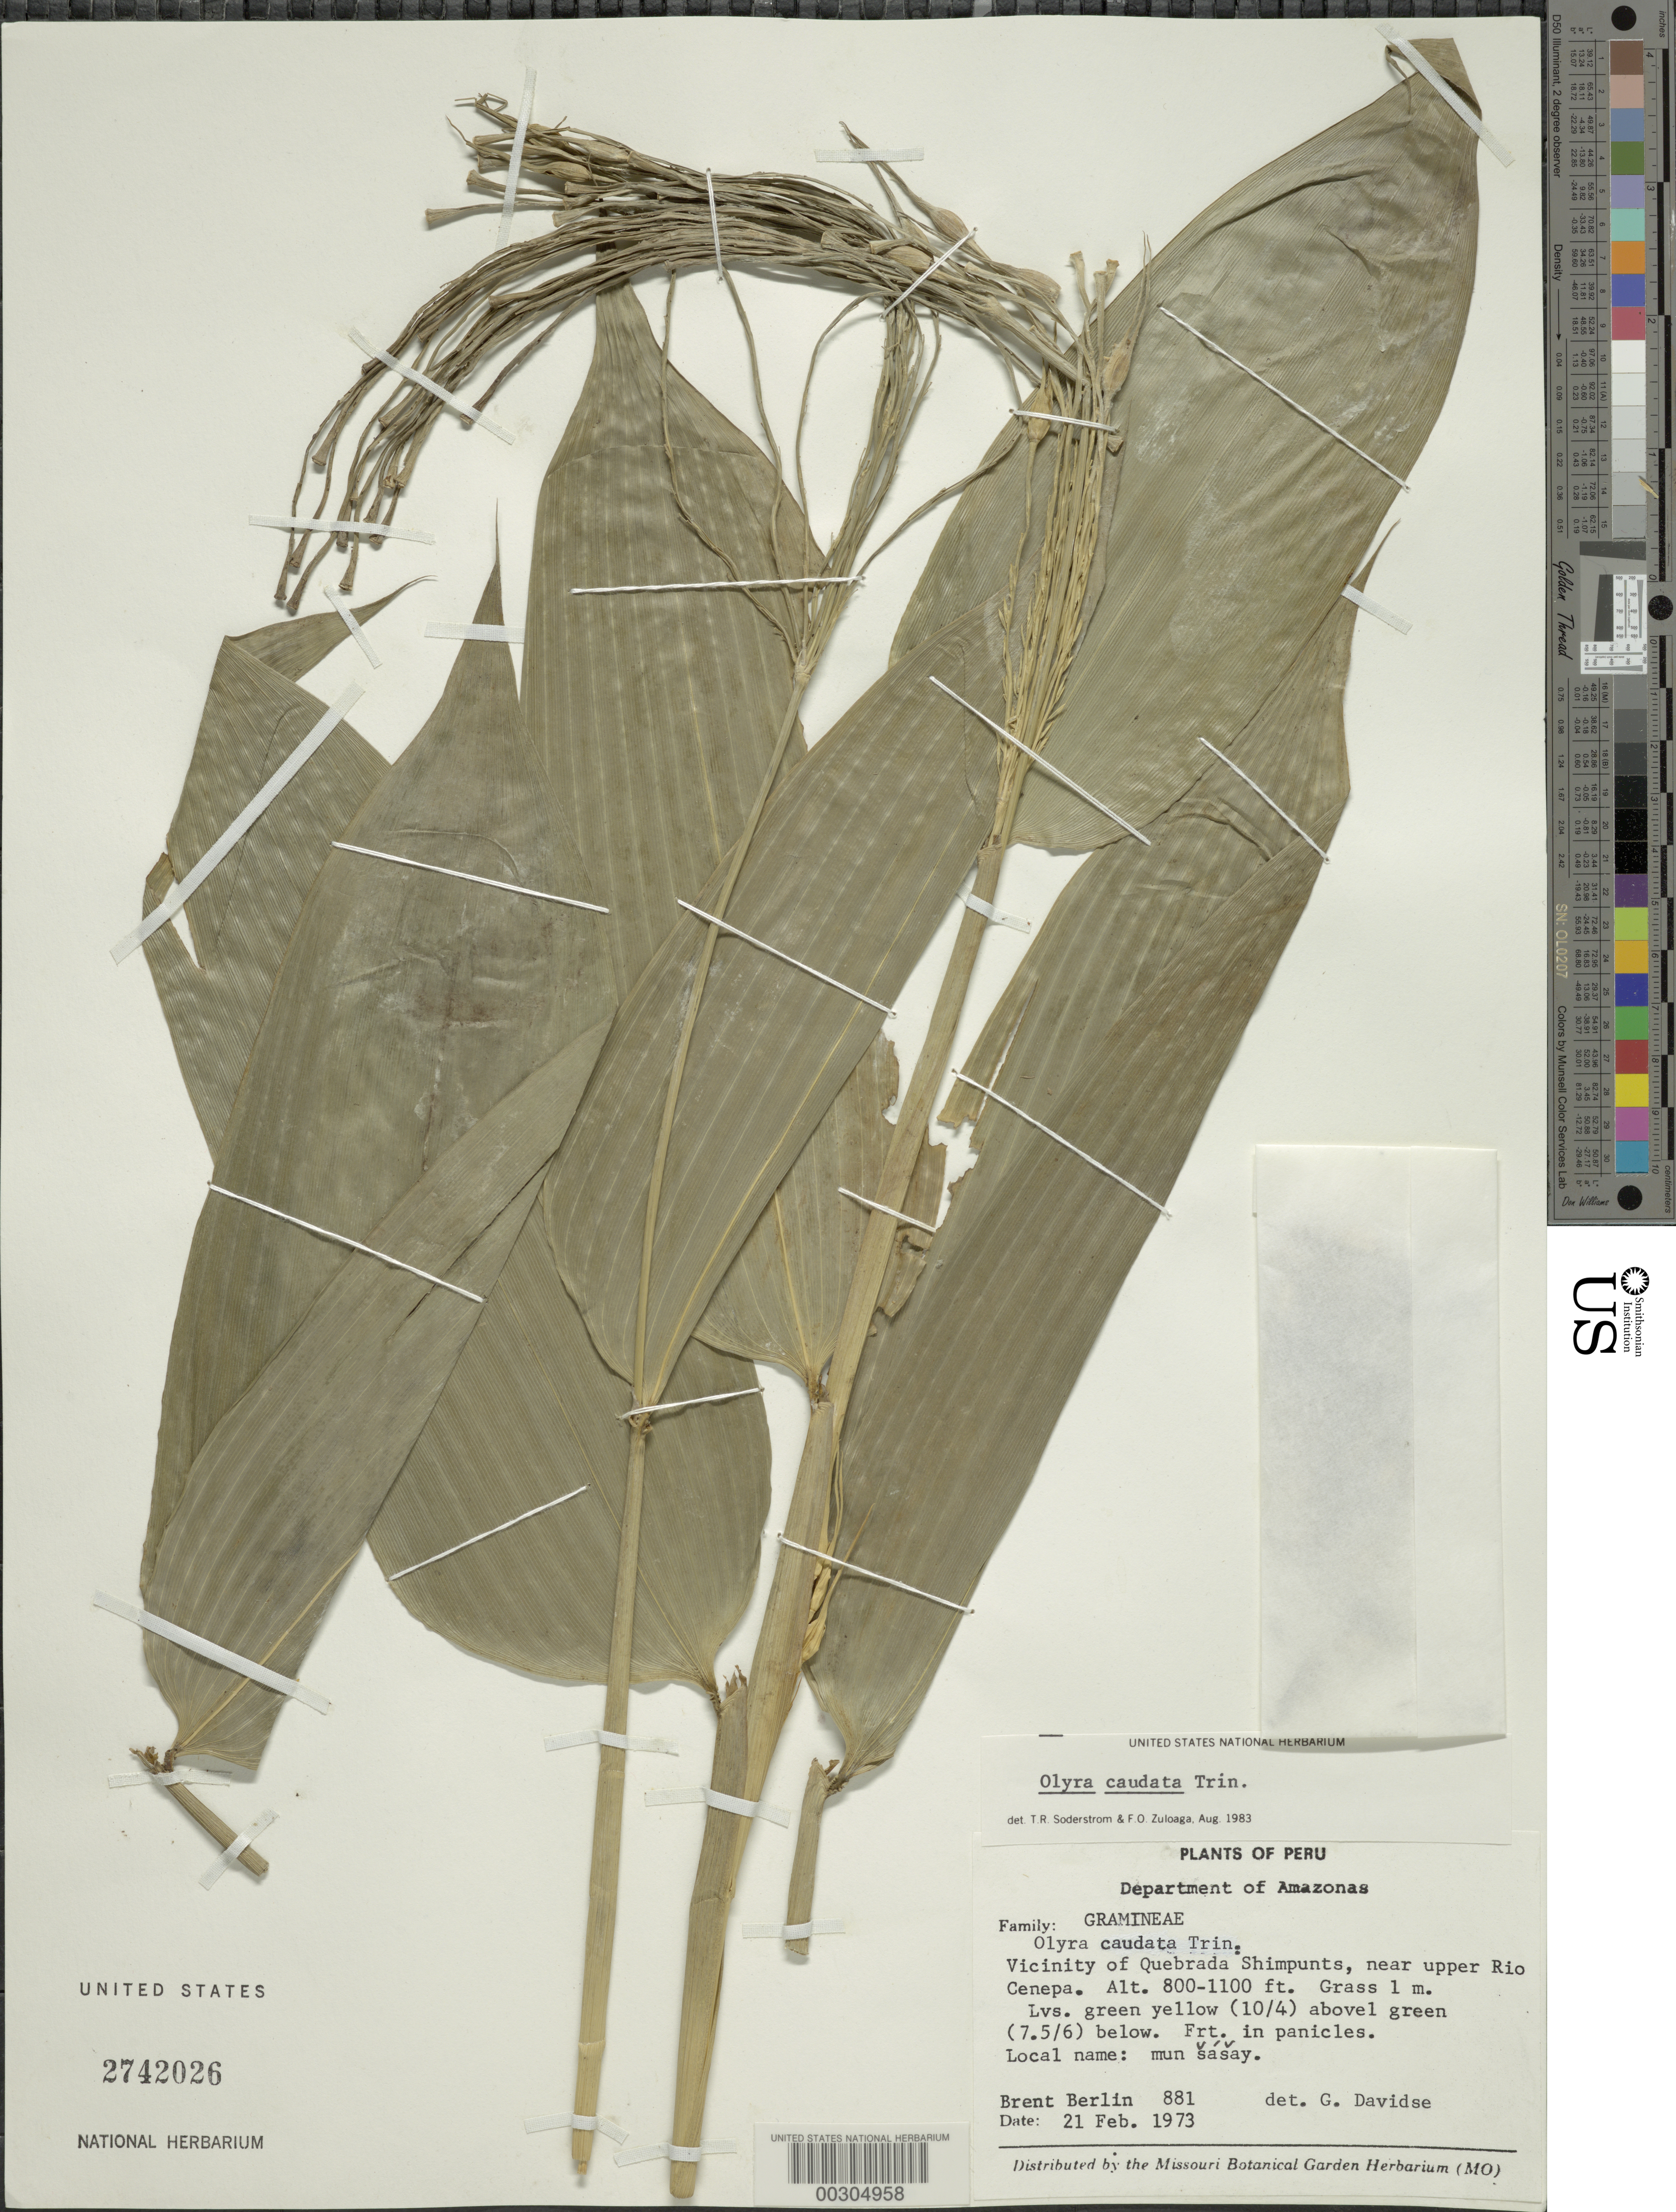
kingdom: Plantae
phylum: Tracheophyta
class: Liliopsida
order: Poales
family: Poaceae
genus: Olyra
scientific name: Olyra caudata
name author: Trin.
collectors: B. Berlin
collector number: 881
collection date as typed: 21 Feb 1973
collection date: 1973-02-21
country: Peru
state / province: Amazonas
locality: Quebrada Shimpunts, Río Cenepa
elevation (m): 244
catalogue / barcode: US 2742026